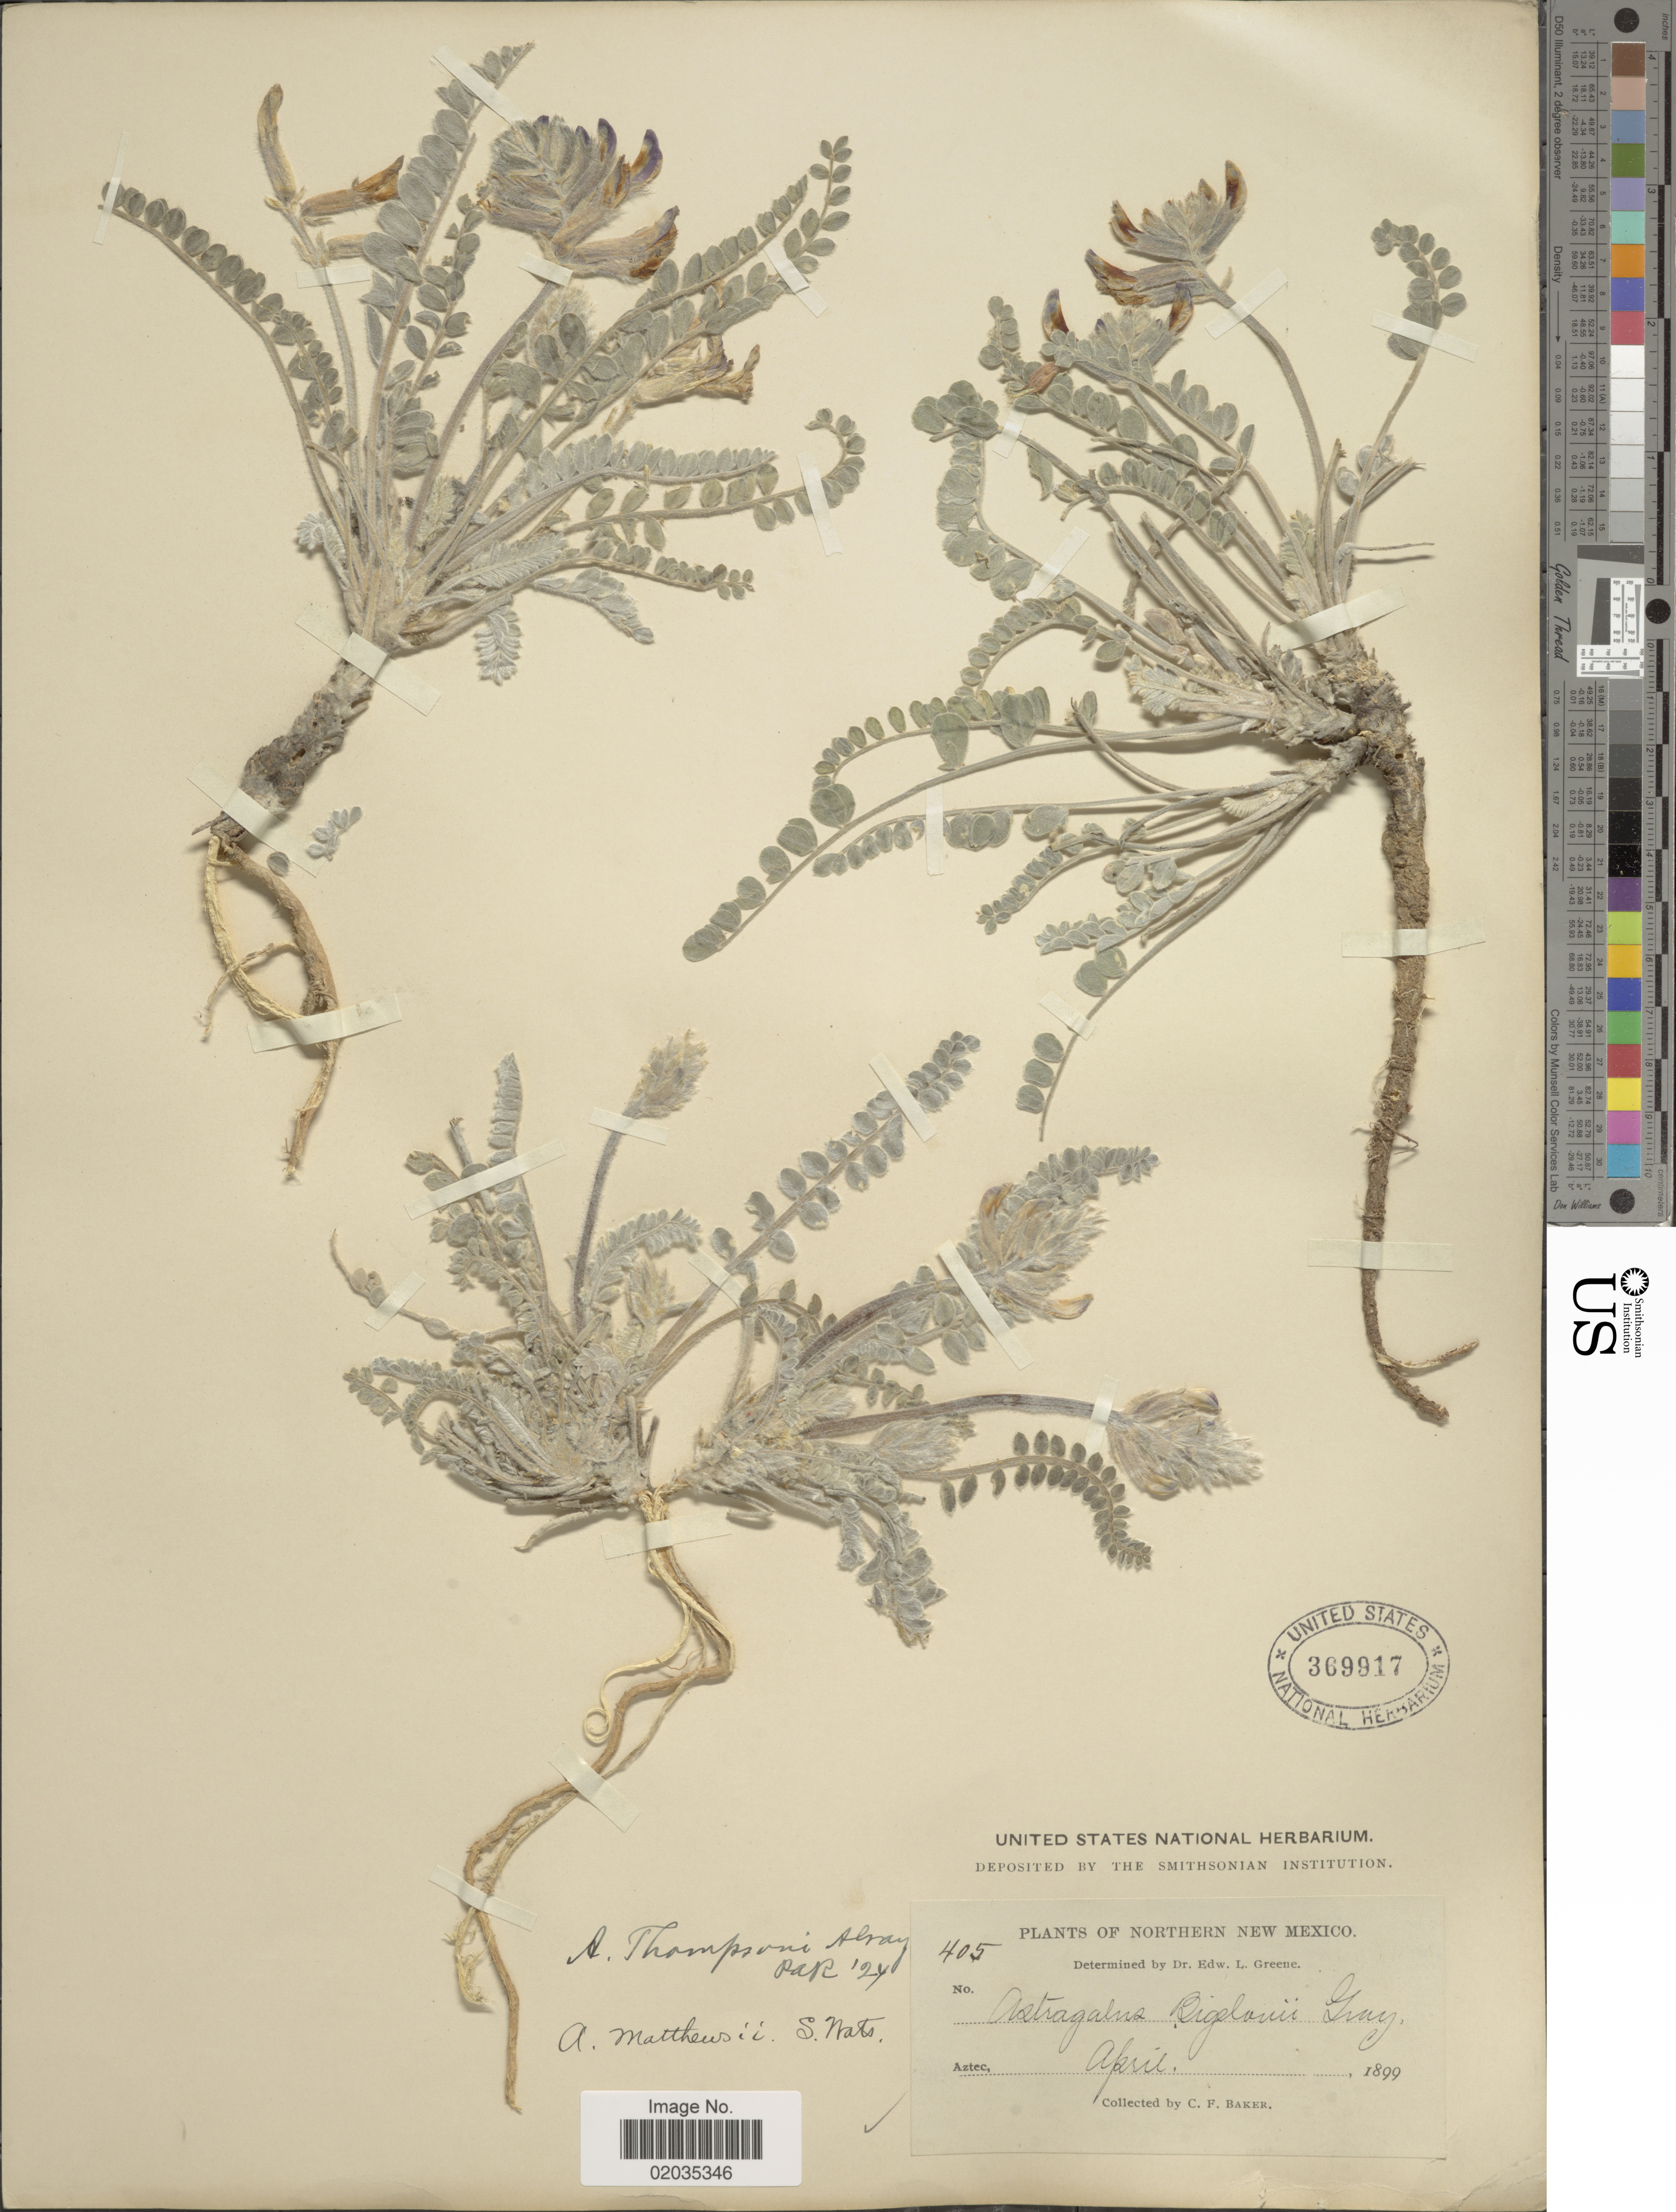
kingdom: Plantae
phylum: Tracheophyta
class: Magnoliopsida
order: Fabales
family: Fabaceae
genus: Astragalus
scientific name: Astragalus thompsonae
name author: S. Watson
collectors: C. F. Baker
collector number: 405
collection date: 1899-04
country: United States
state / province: New Mexico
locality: Northern New Mexico. Aztec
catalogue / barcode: US 369917